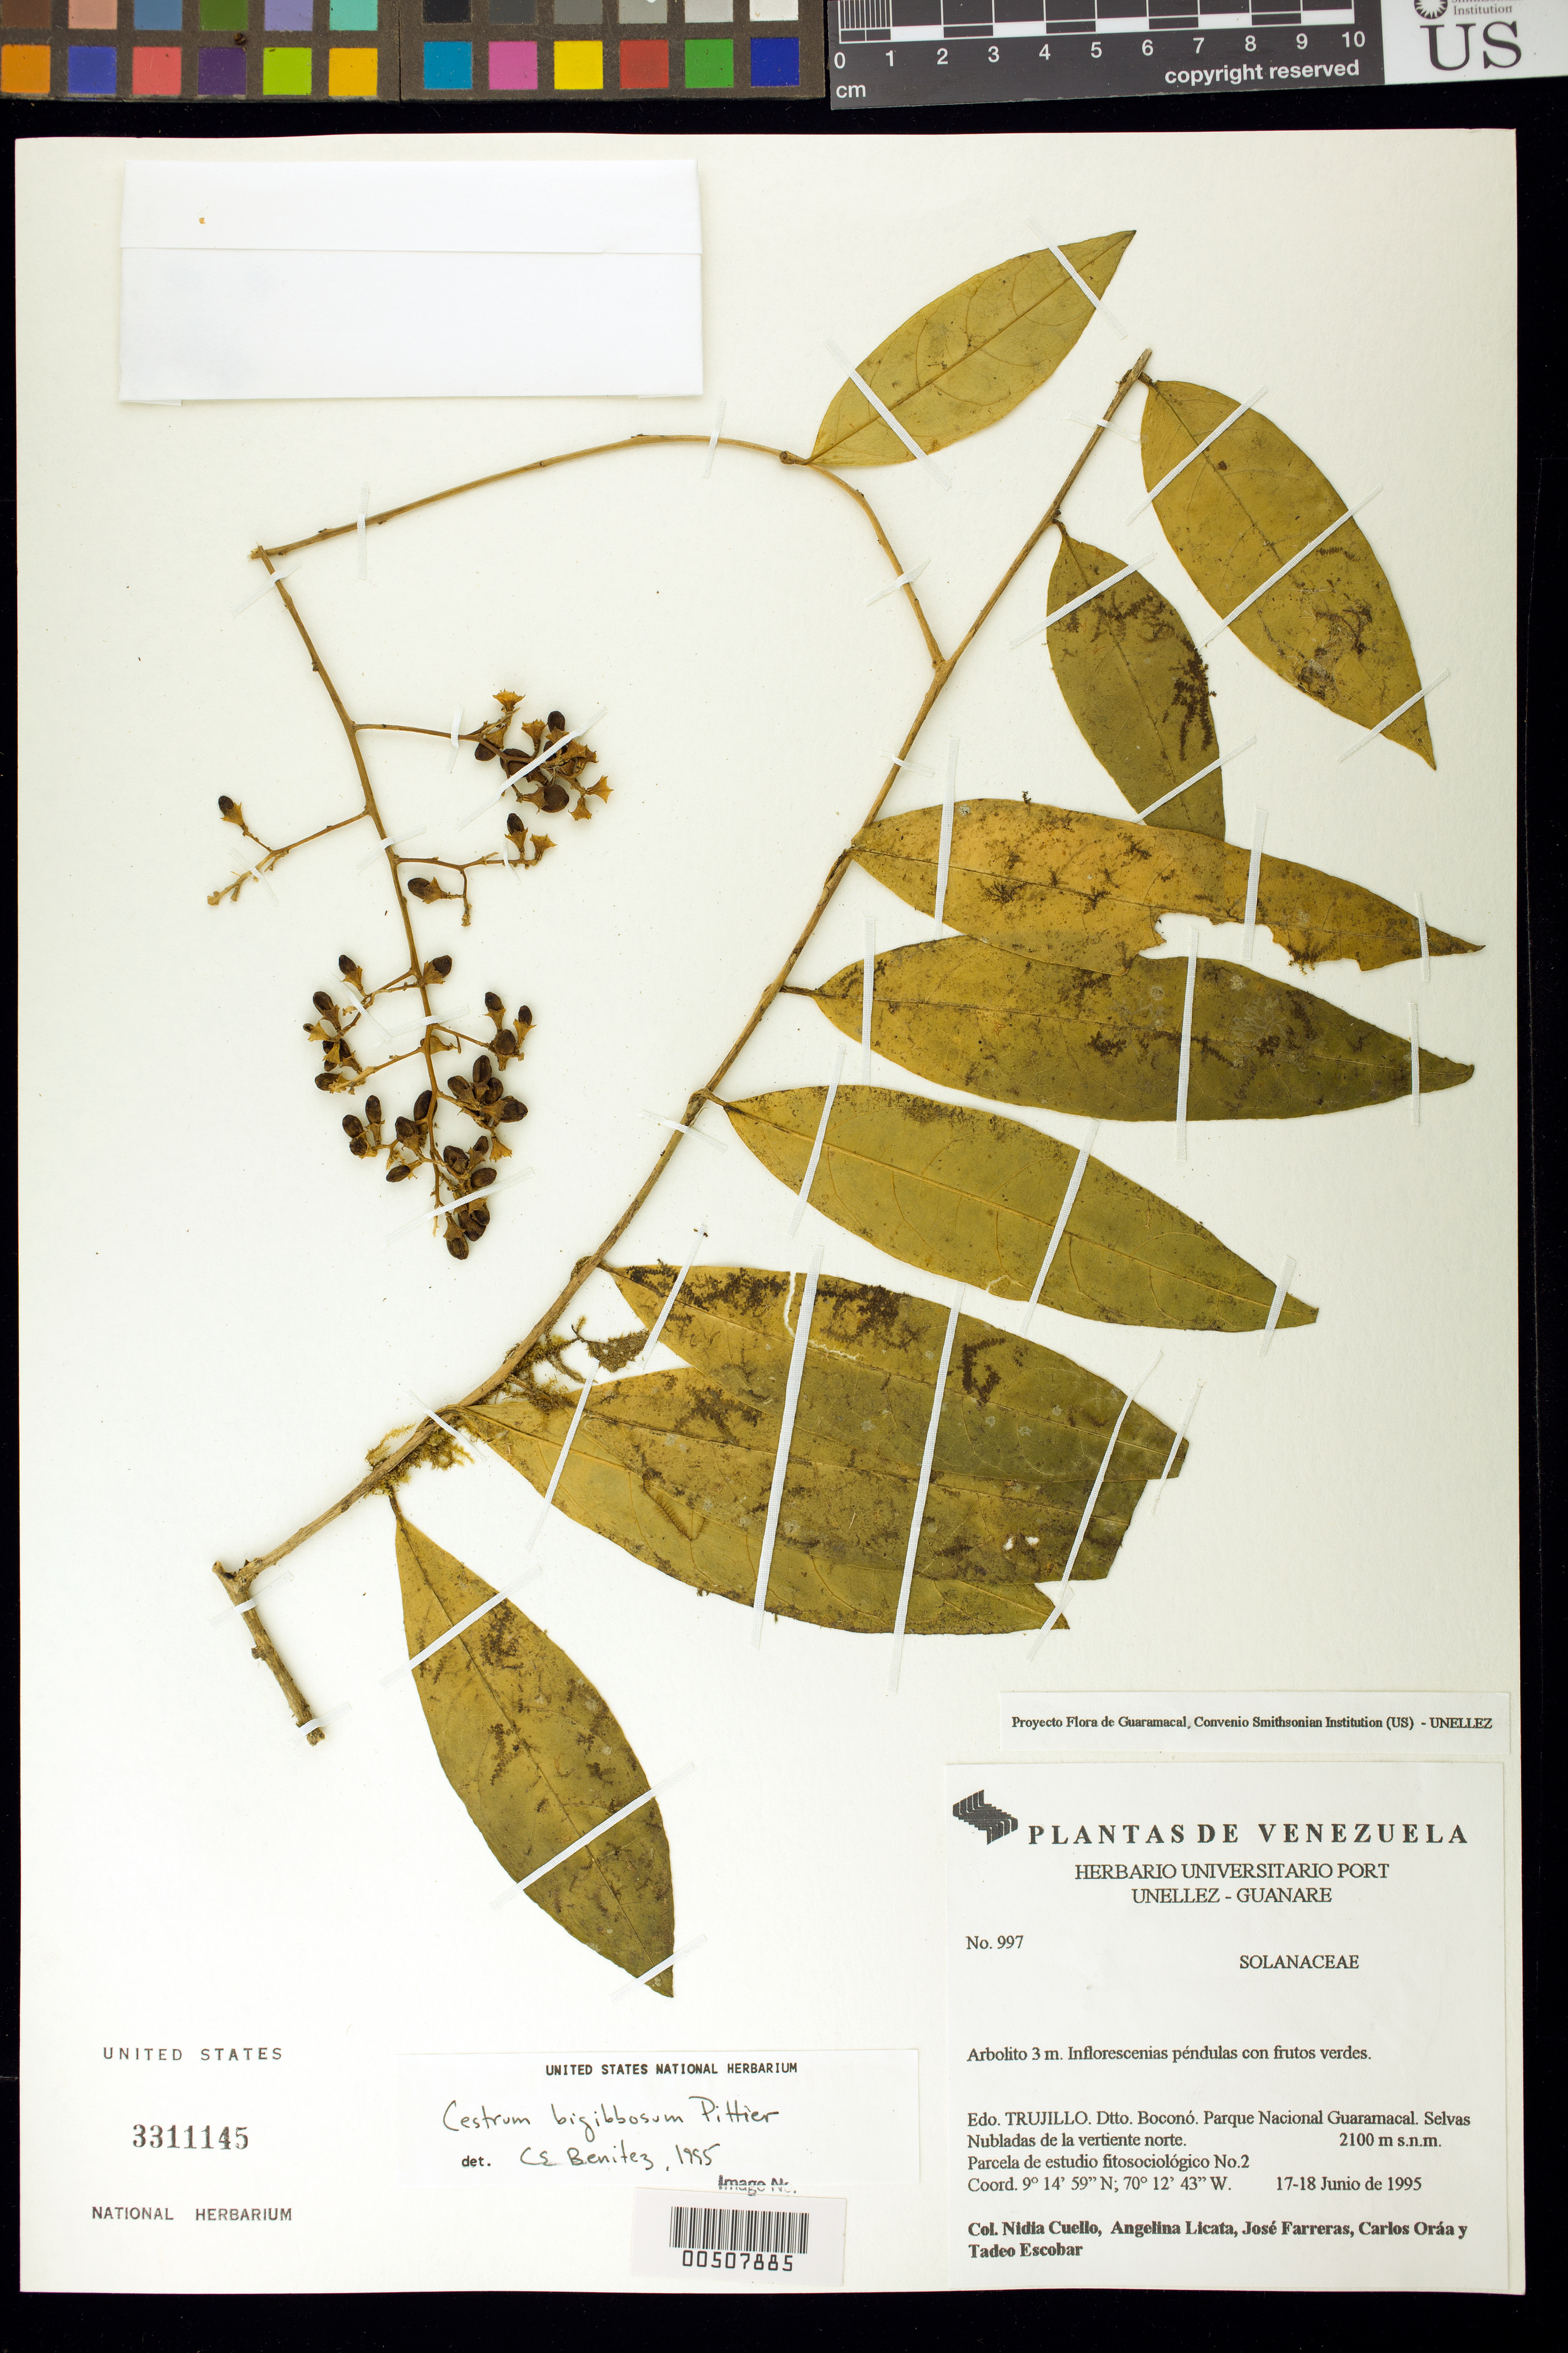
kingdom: Plantae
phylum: Tracheophyta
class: Magnoliopsida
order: Solanales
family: Solanaceae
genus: Cestrum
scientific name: Cestrum bigibbosum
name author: Pittier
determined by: Benítez, C. E.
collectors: N. L. Cuello, A. Licata, J. Farreras, C. Oráa & T. Escobar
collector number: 997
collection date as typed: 17 Jun 1995 to 18 Jun 1995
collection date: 1995-06-17/1995-06-18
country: Venezuela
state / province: Trujillo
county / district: Boconó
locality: Parque Nacional Guaramacal, vertiente N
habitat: Selvas Nubladas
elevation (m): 2100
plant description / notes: MO, NY, PORT, US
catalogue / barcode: US 3311145